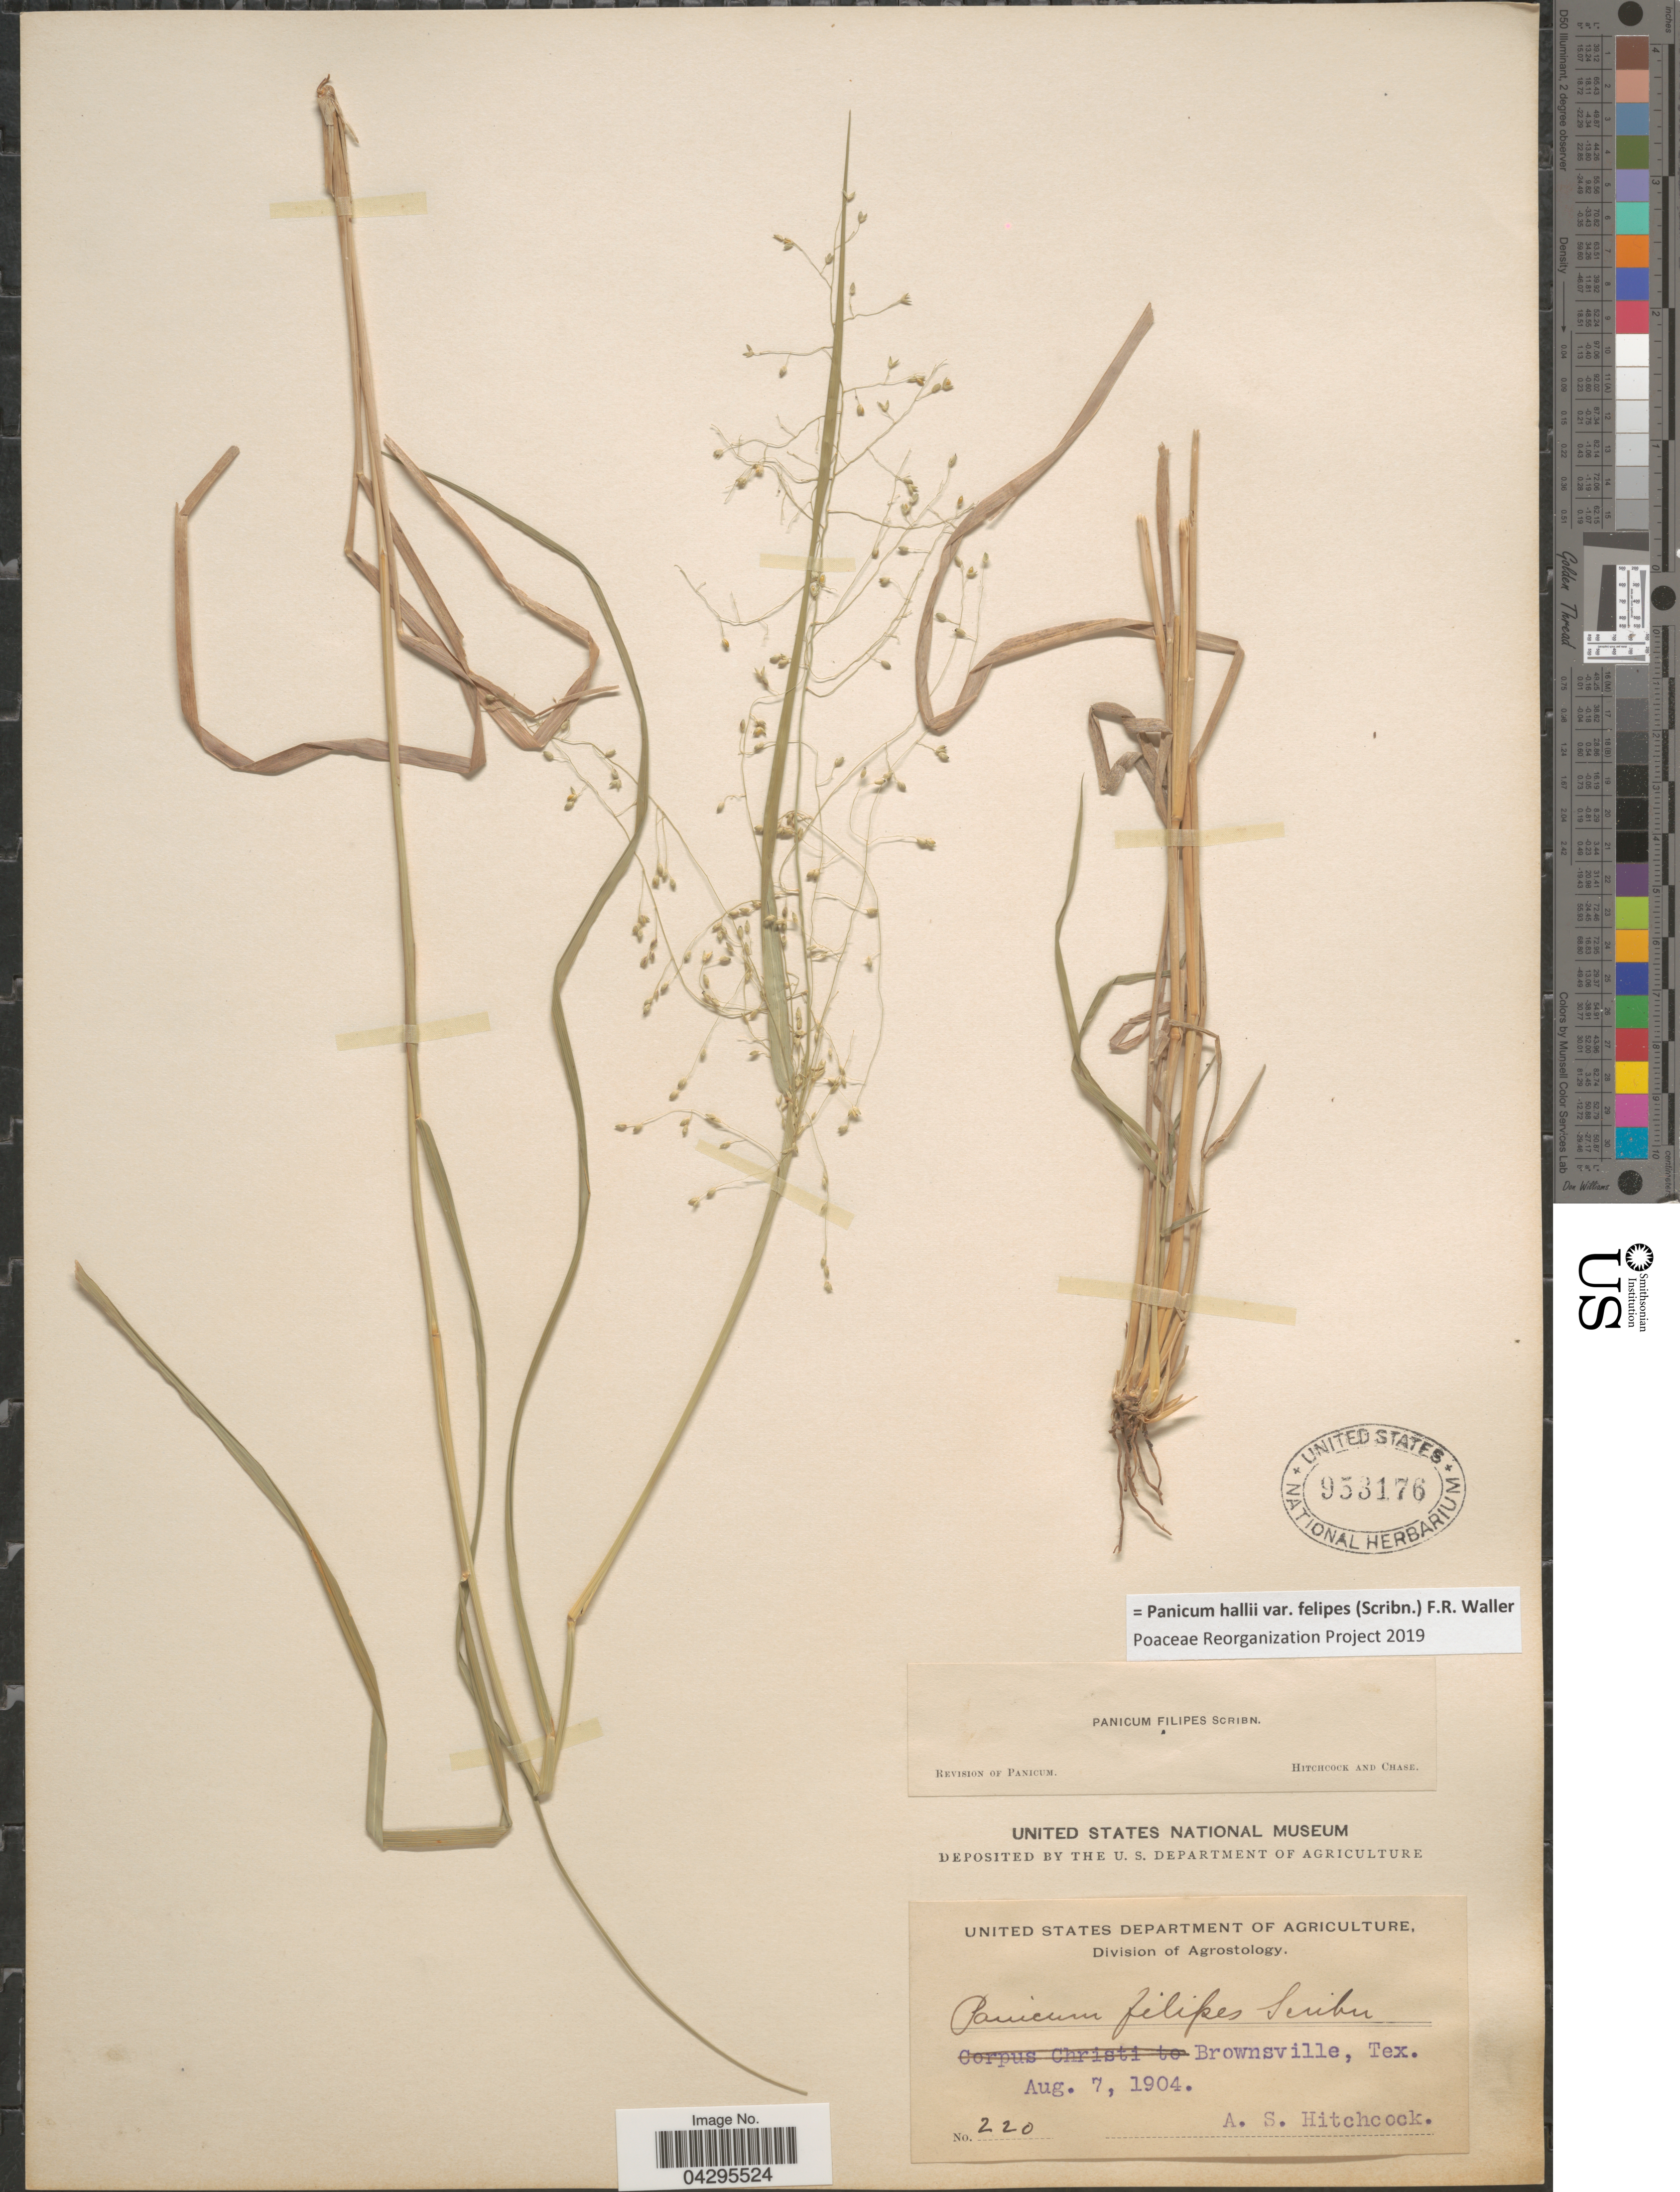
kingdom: Plantae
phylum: Tracheophyta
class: Liliopsida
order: Poales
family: Poaceae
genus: Panicum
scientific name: Panicum hallii var. felipes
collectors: A. S. Hitchcock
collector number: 220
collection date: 1904-08-07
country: United States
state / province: Texas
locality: Brownsville.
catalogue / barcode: US 953176